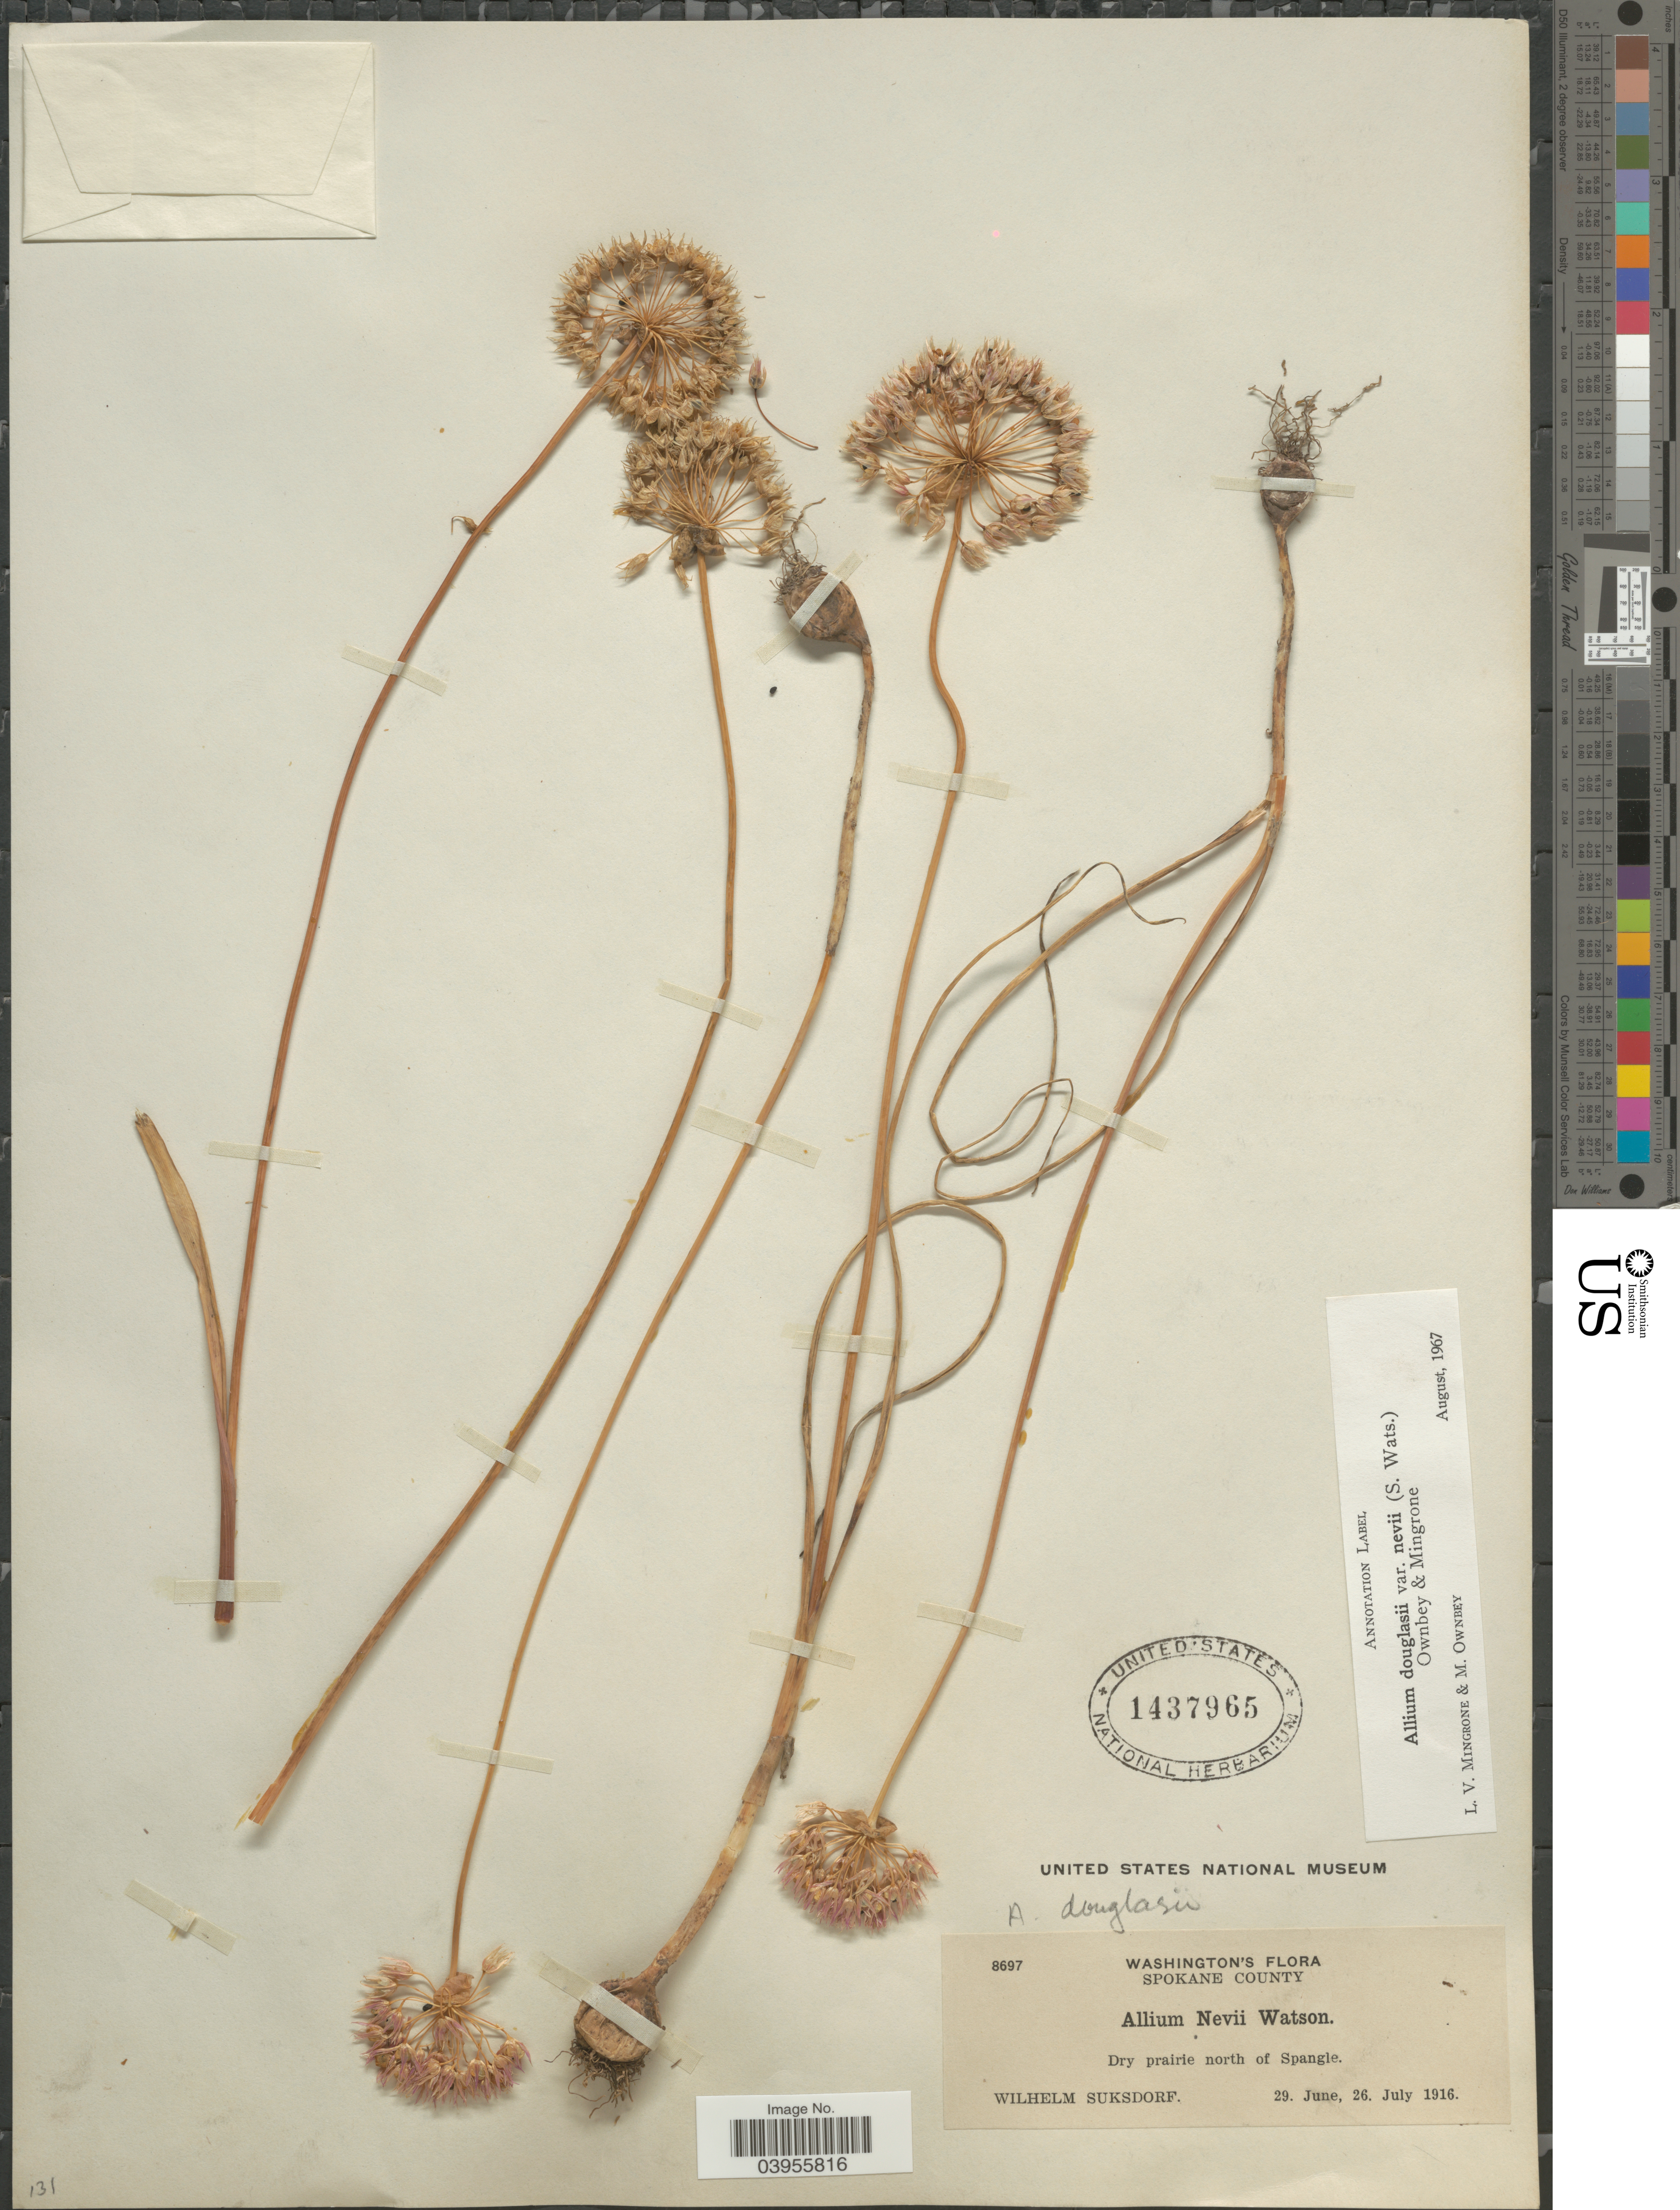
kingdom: Plantae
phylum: Tracheophyta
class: Liliopsida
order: Asparagales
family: Amaryllidaceae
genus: Allium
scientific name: Allium douglasii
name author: Hook.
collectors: W. N. Suksdorf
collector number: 8697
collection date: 1916-06-29/1916-07-26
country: United States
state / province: Washington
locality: Spokanne County. Dry prairie north of Spangle.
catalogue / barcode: US 1437965